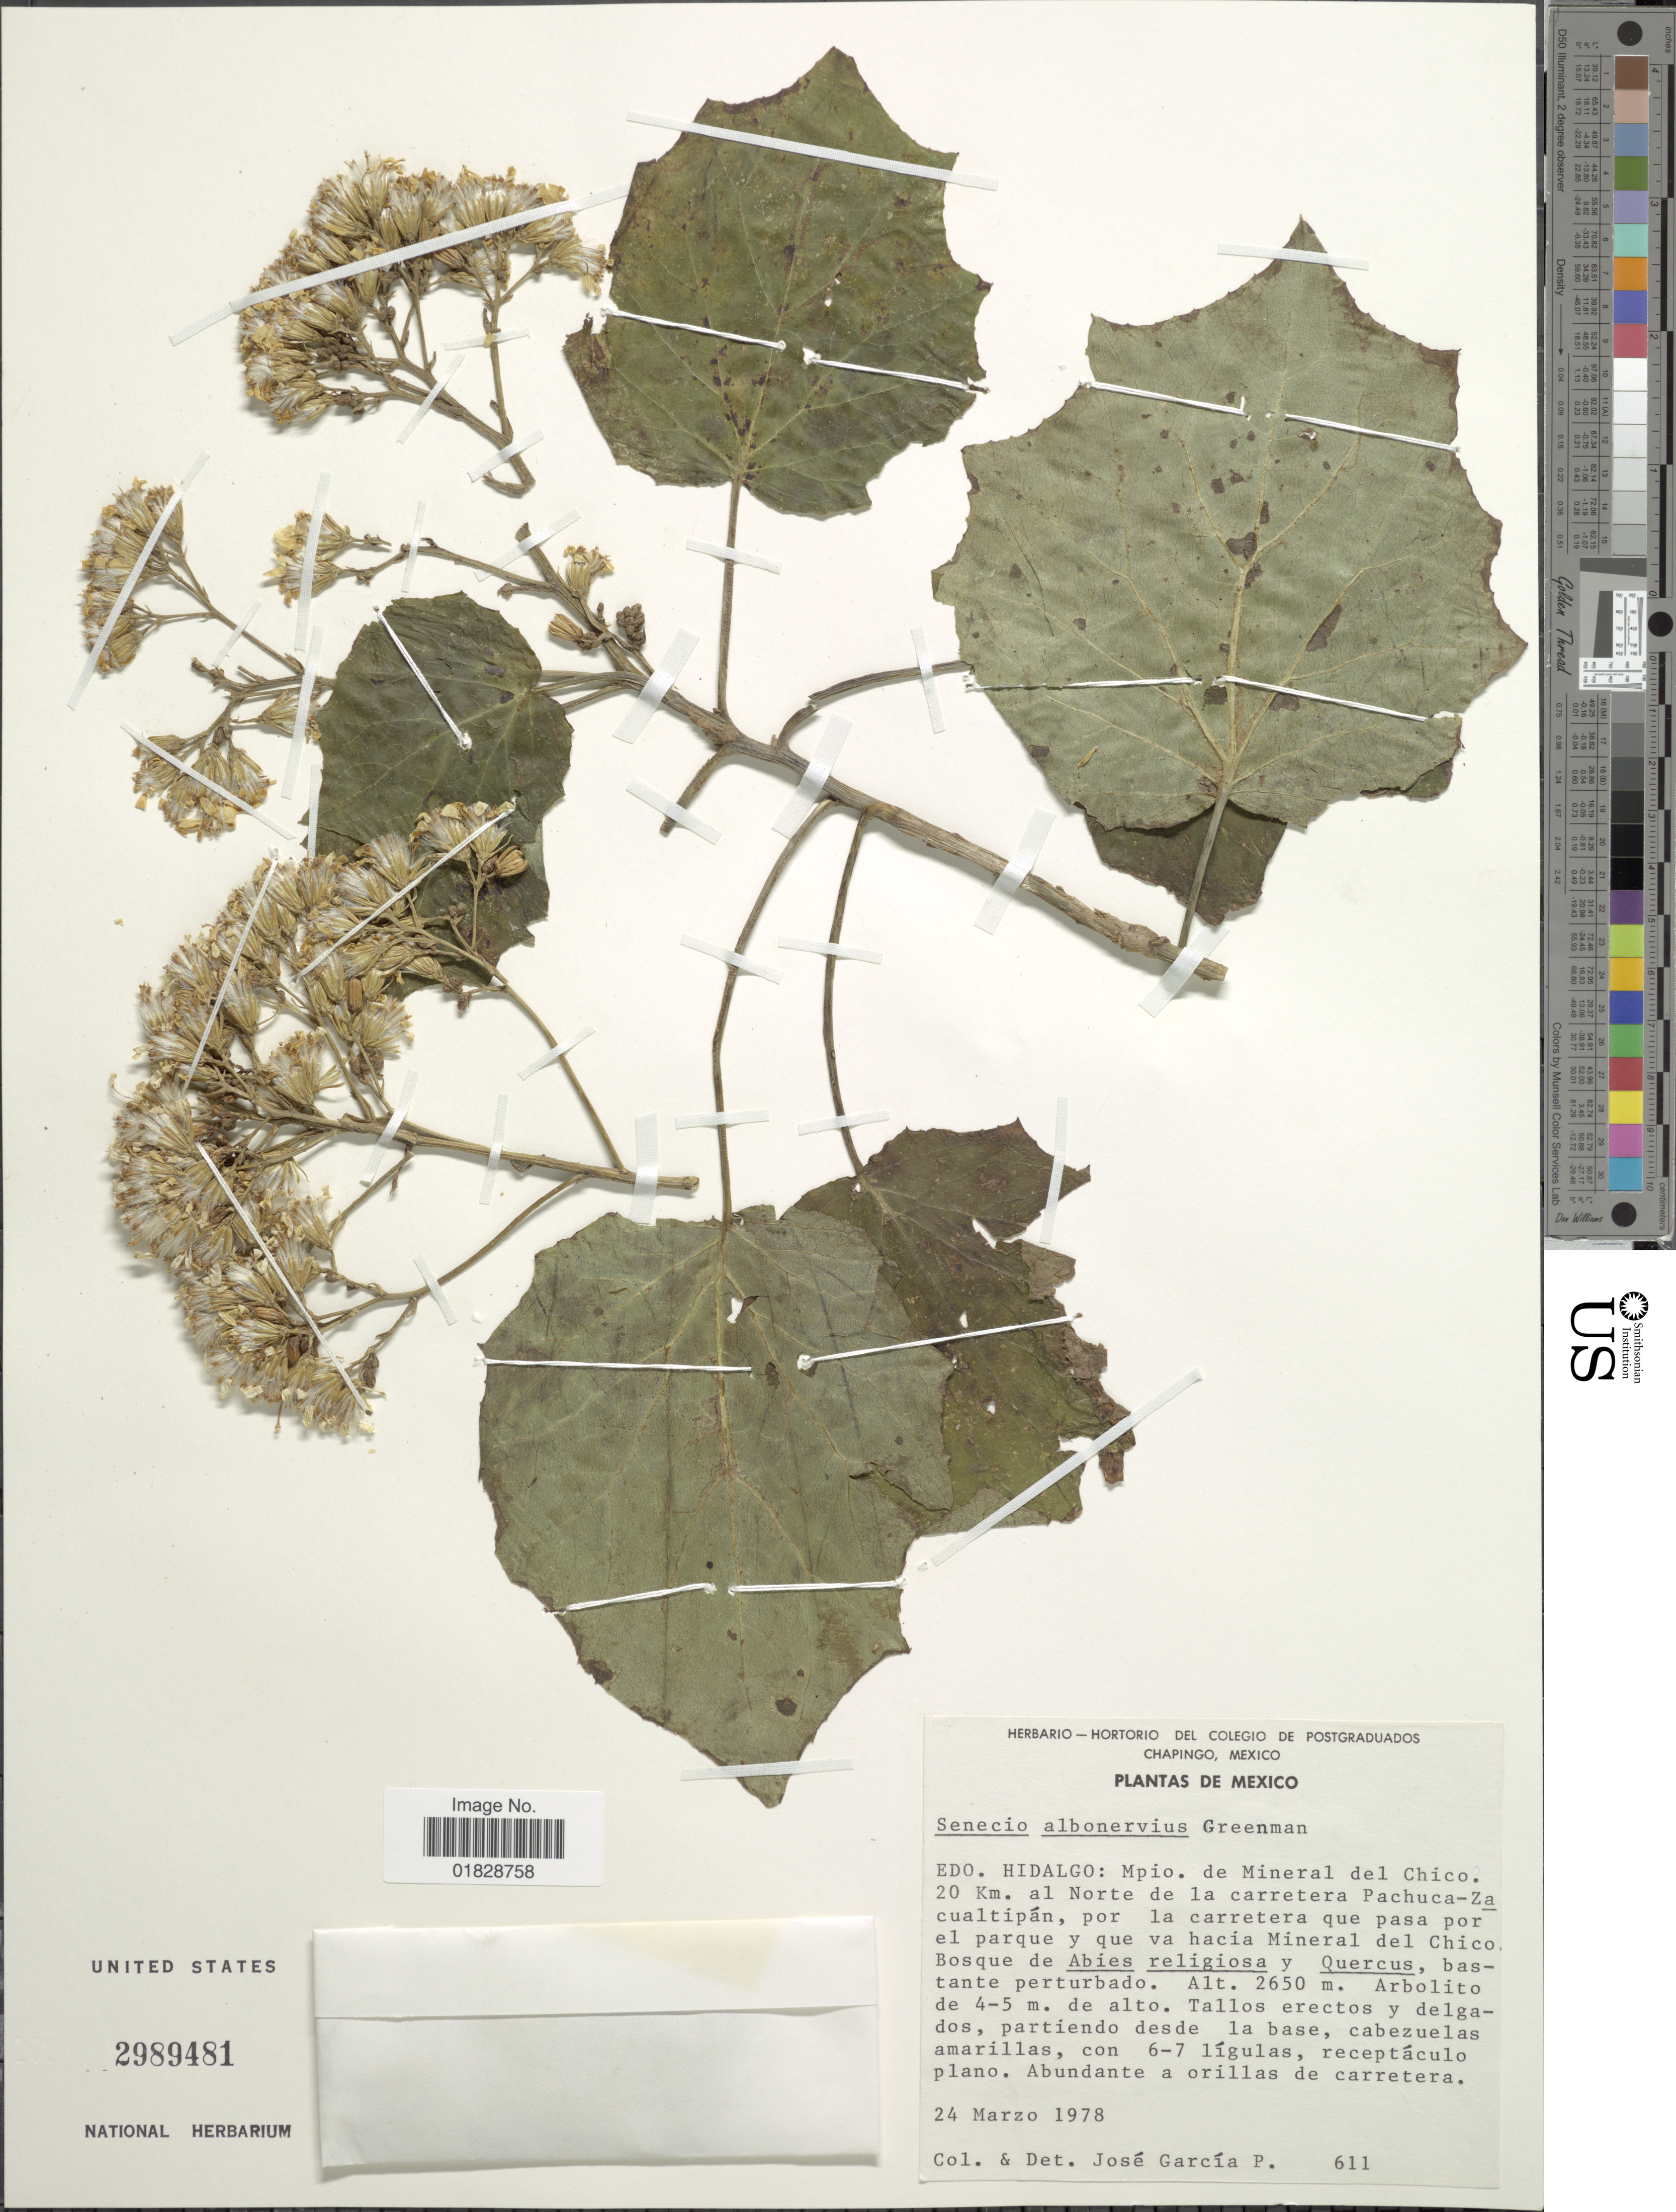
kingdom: Plantae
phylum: Tracheophyta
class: Magnoliopsida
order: Asterales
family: Asteraceae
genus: Roldana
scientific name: Roldana albonervia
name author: (Greenm.) H. Rob. & Brettell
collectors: J. García-P.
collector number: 611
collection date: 1978-03-24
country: Mexico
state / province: Hidalgo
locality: Edo. Hidalgo: Mpio. de Mineral del Chico. 20 Km. al Norte de la carretera Pachuca-Zacualtipán, por la carretera que pasa por el parque y que va hacia Mineral del Chico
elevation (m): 2650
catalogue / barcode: US 2989481